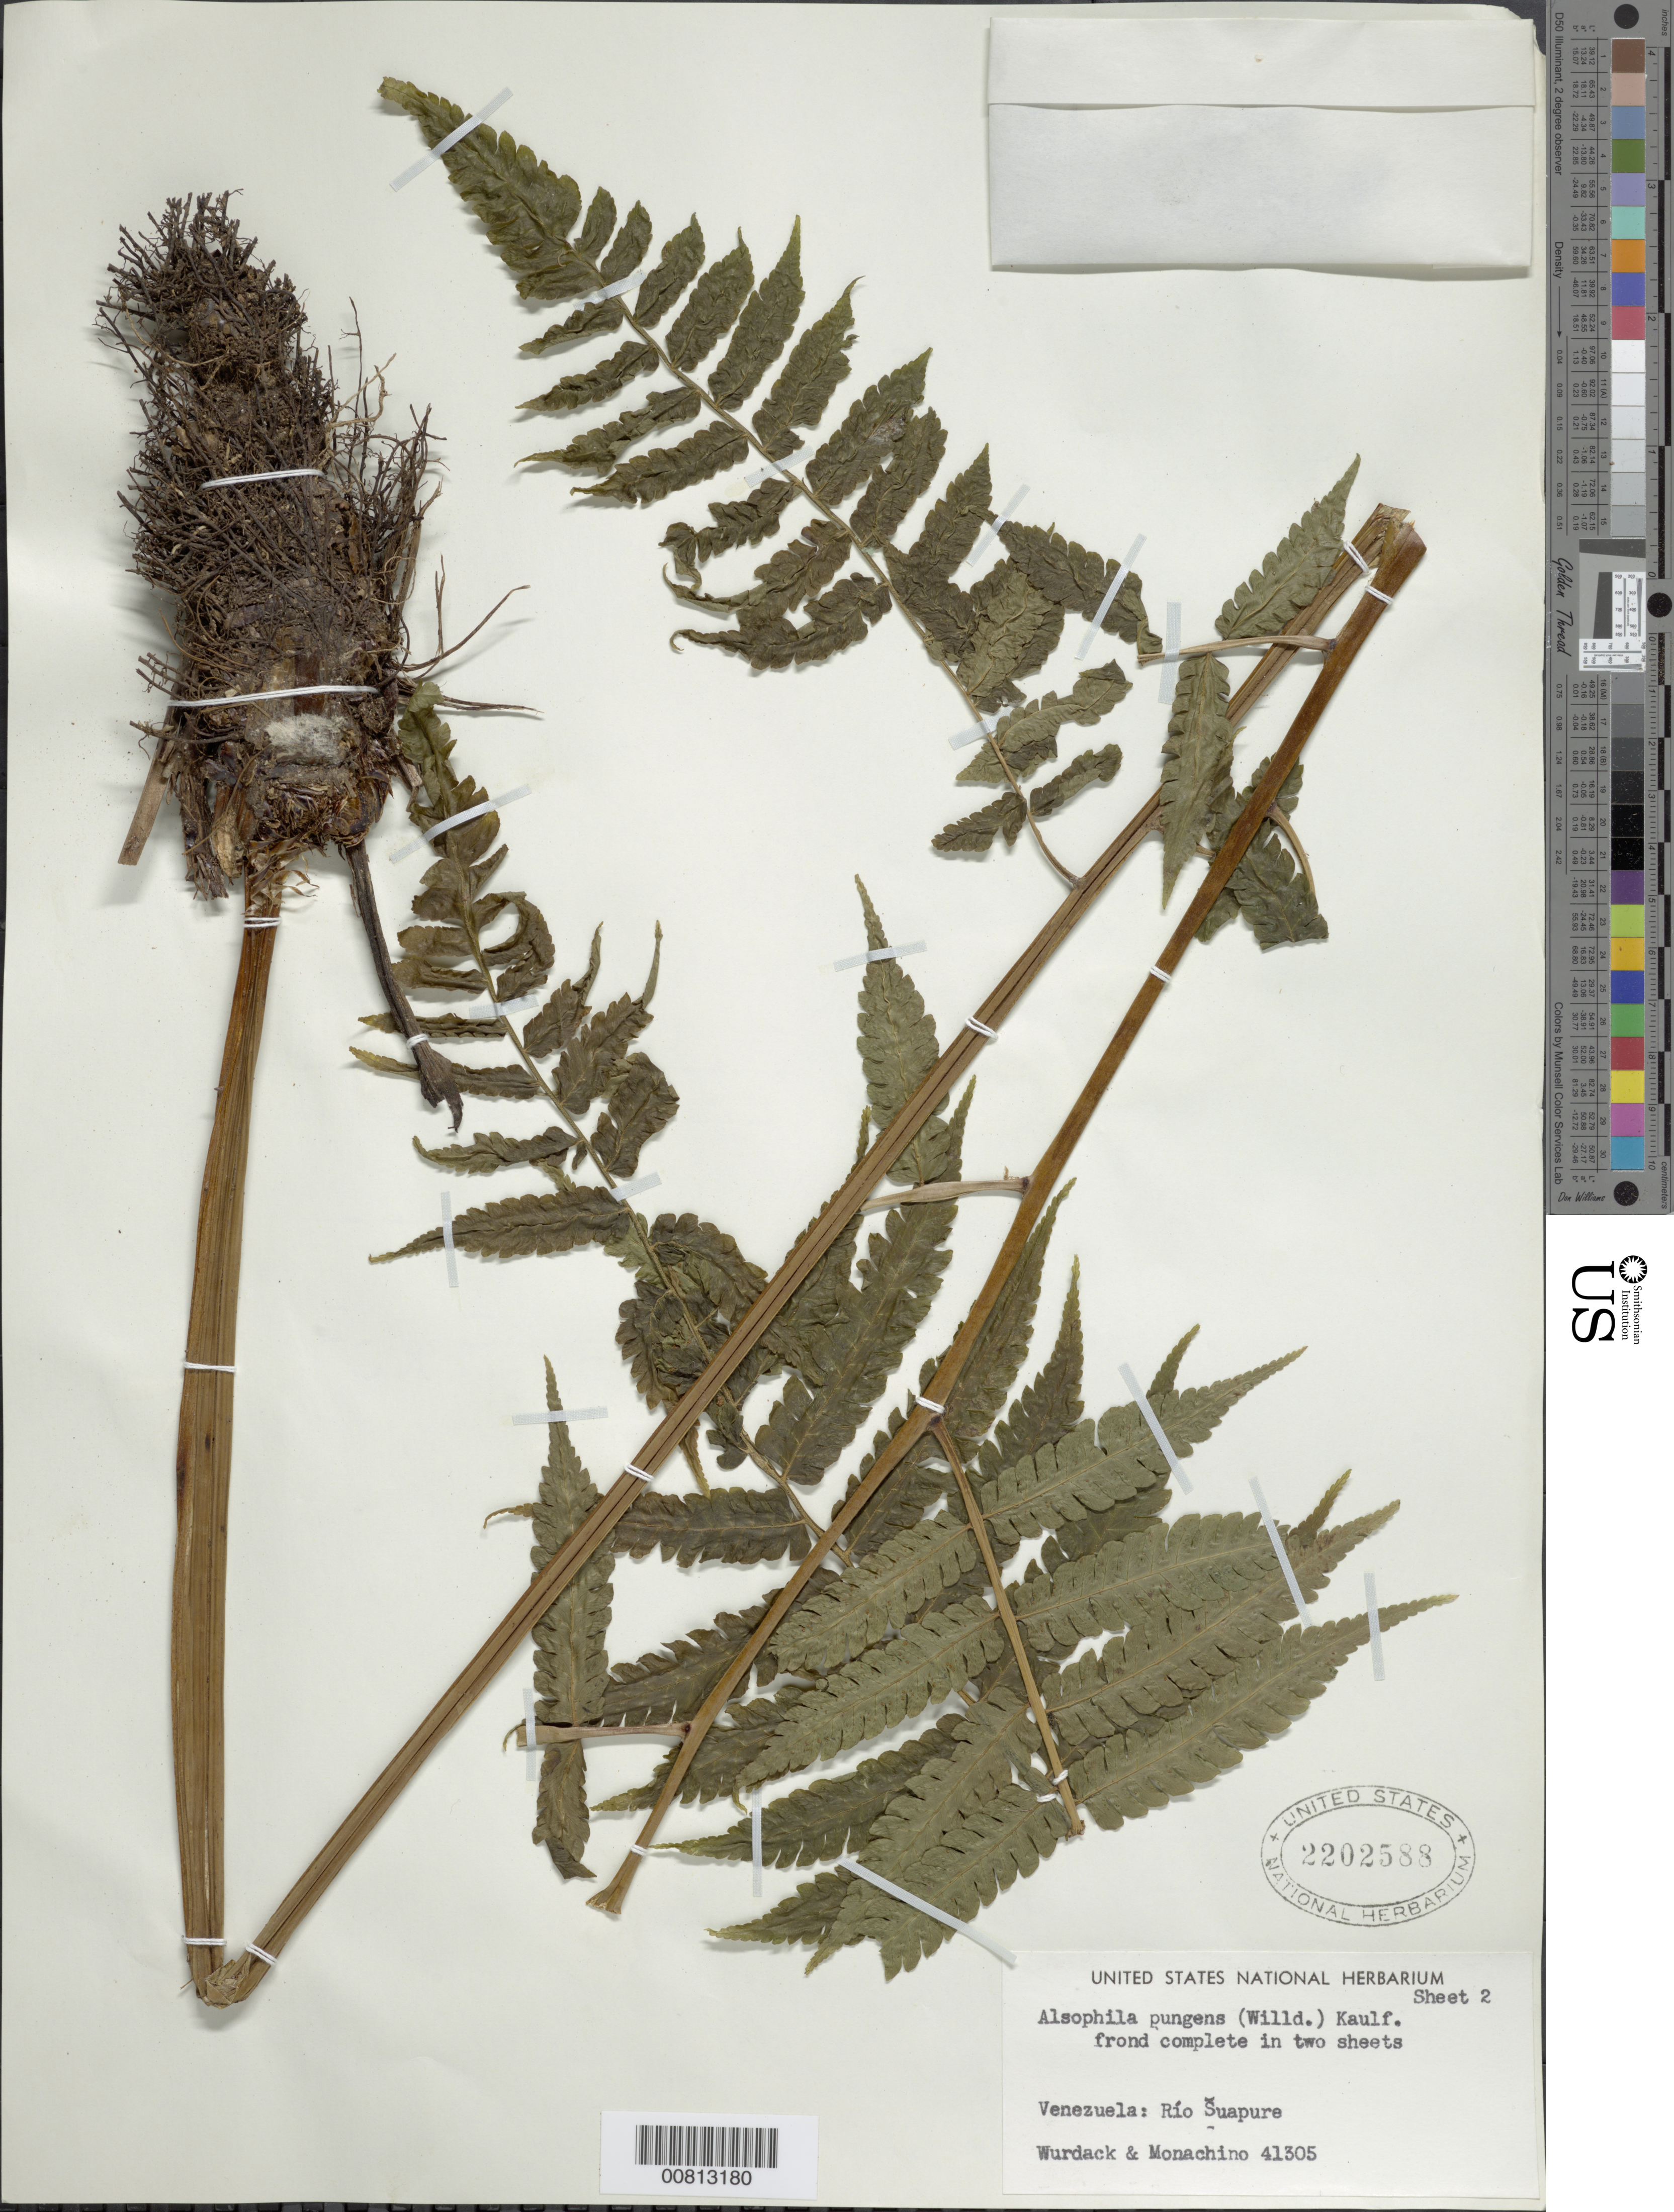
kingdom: Plantae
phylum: Tracheophyta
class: Polypodiopsida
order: Cyatheales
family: Cyatheaceae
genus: Cyathea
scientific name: Cyathea pungens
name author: (Willd.) Domin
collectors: -- Wurdack & -. Monachino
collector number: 41305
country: Venezuela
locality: Rio Suapure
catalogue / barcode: US 2202588